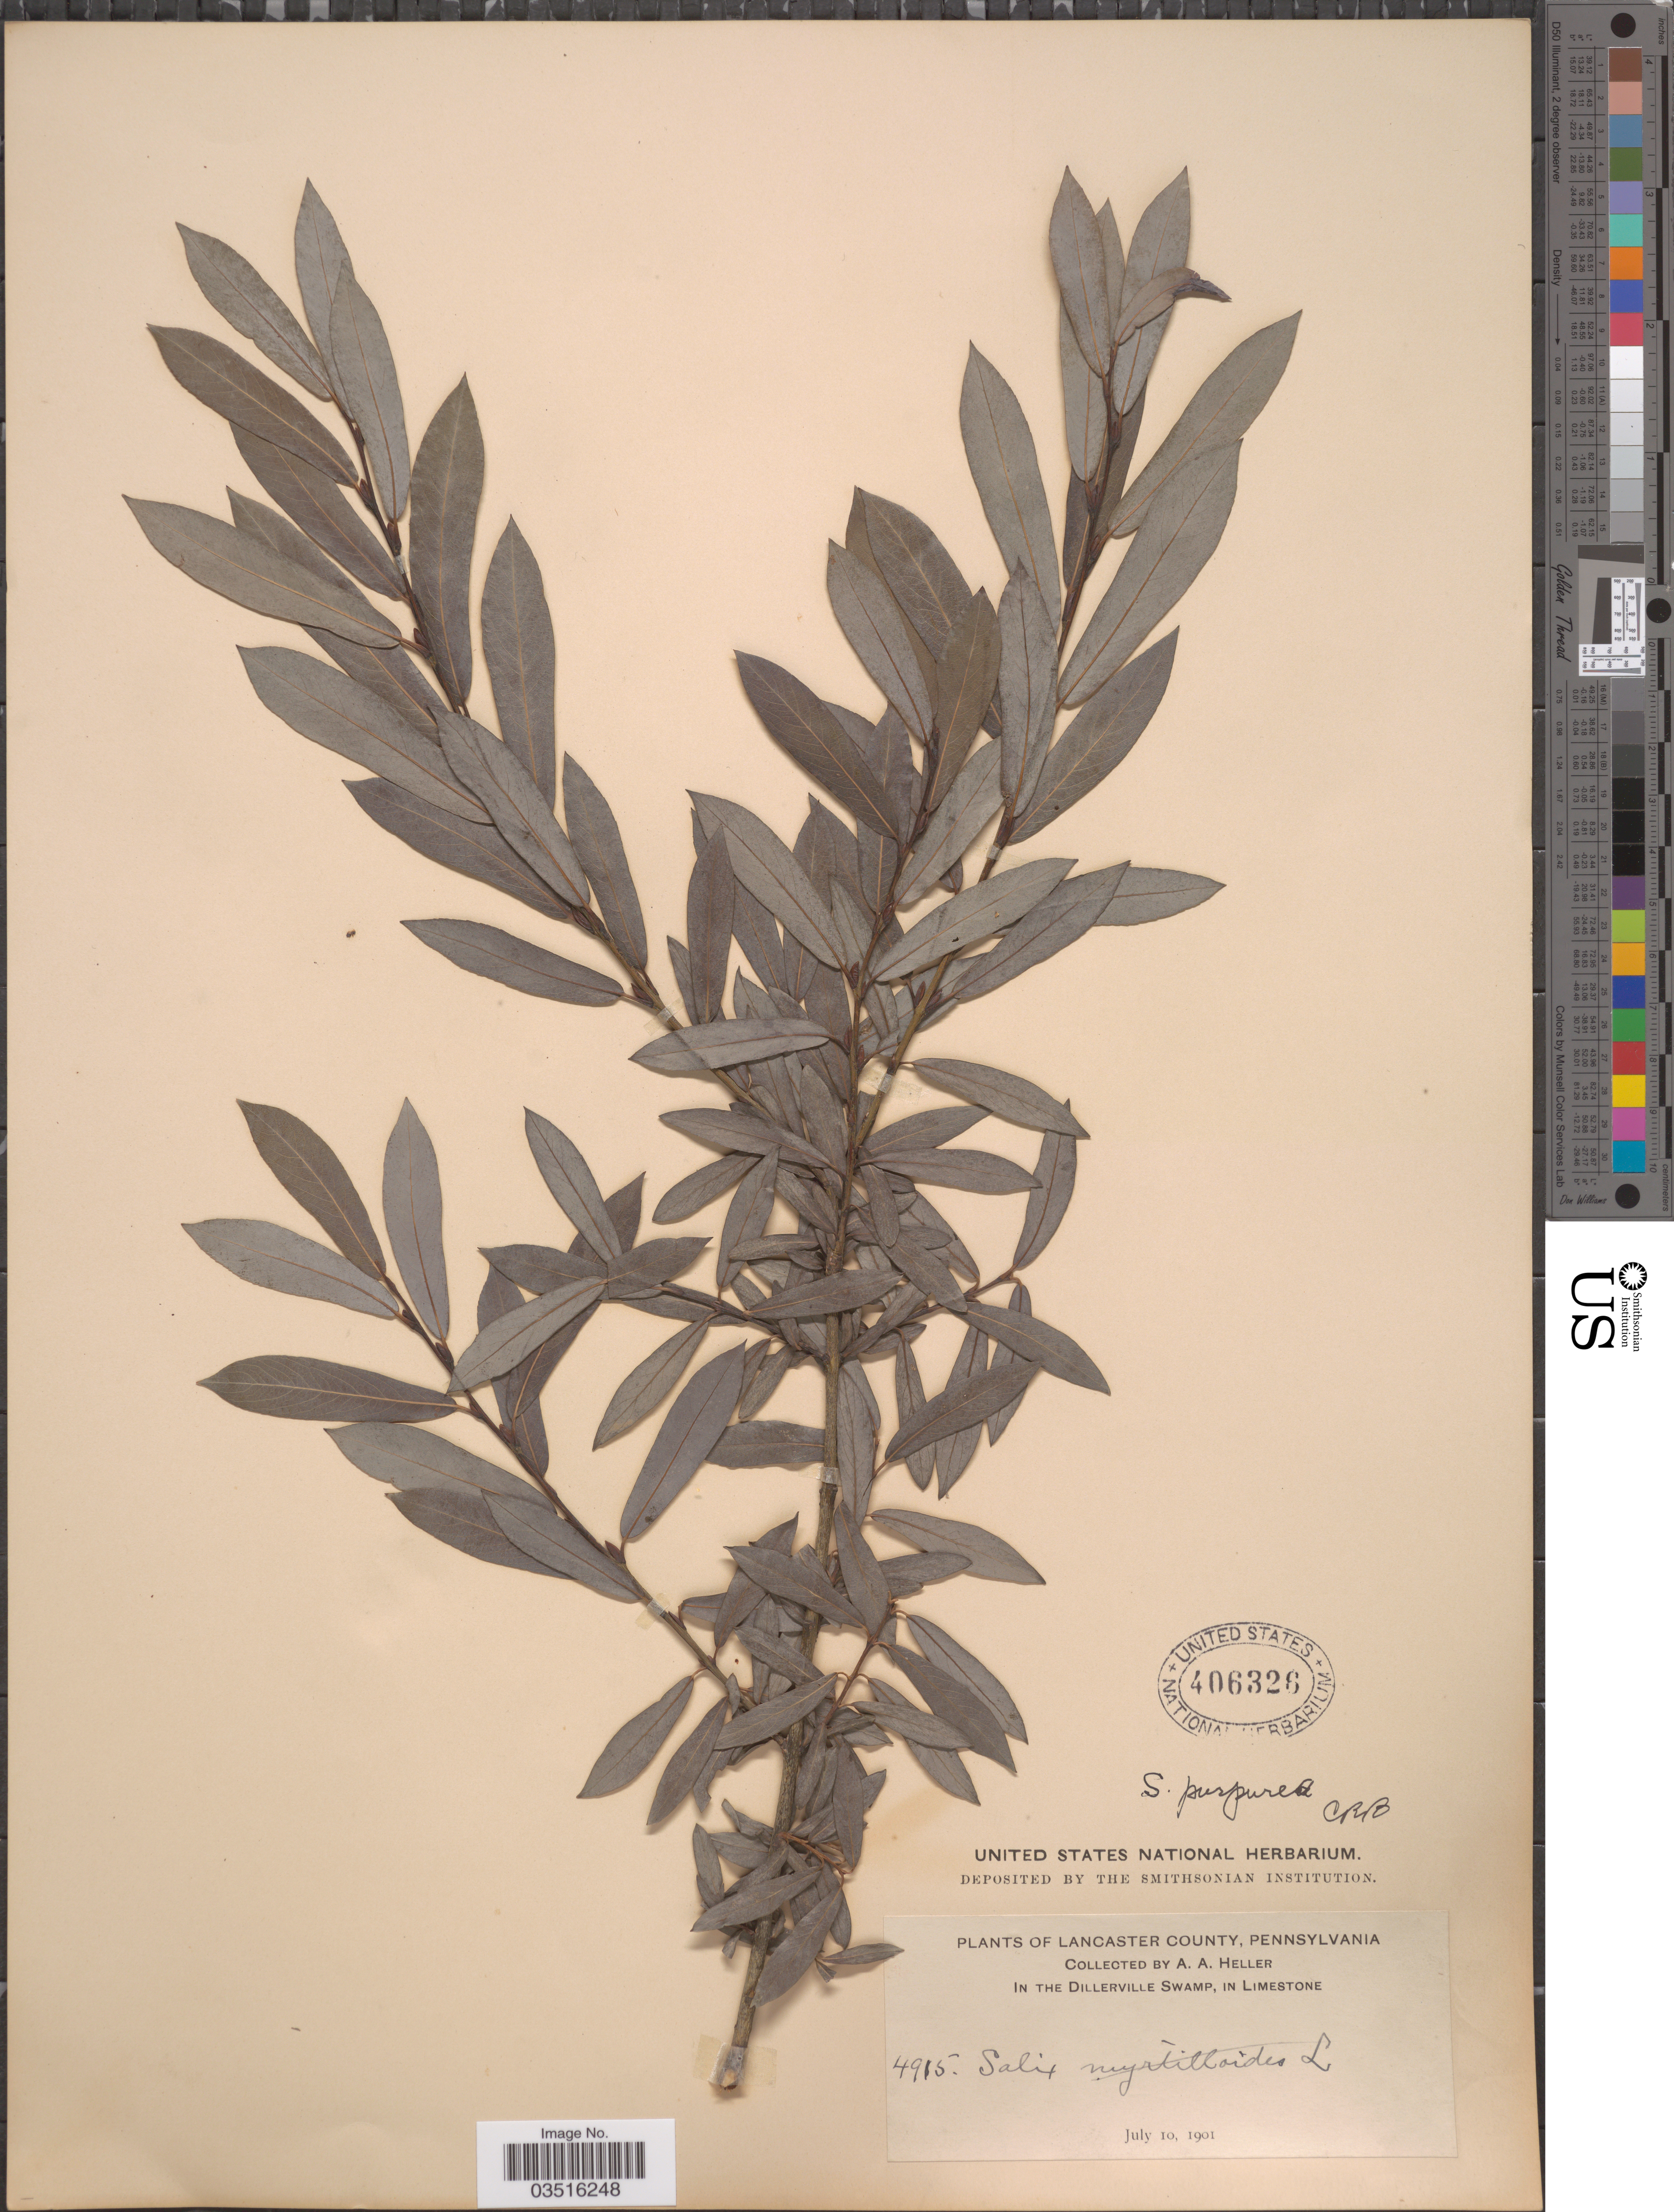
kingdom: Plantae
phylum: Tracheophyta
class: Magnoliopsida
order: Malpighiales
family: Salicaceae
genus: Salix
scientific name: Salix purpurea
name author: L.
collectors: A. A. Heller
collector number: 4915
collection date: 1901-07-10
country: United States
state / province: Pennsylvania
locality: Lancaster County. In the Dillerville Swamp.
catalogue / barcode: US 406326